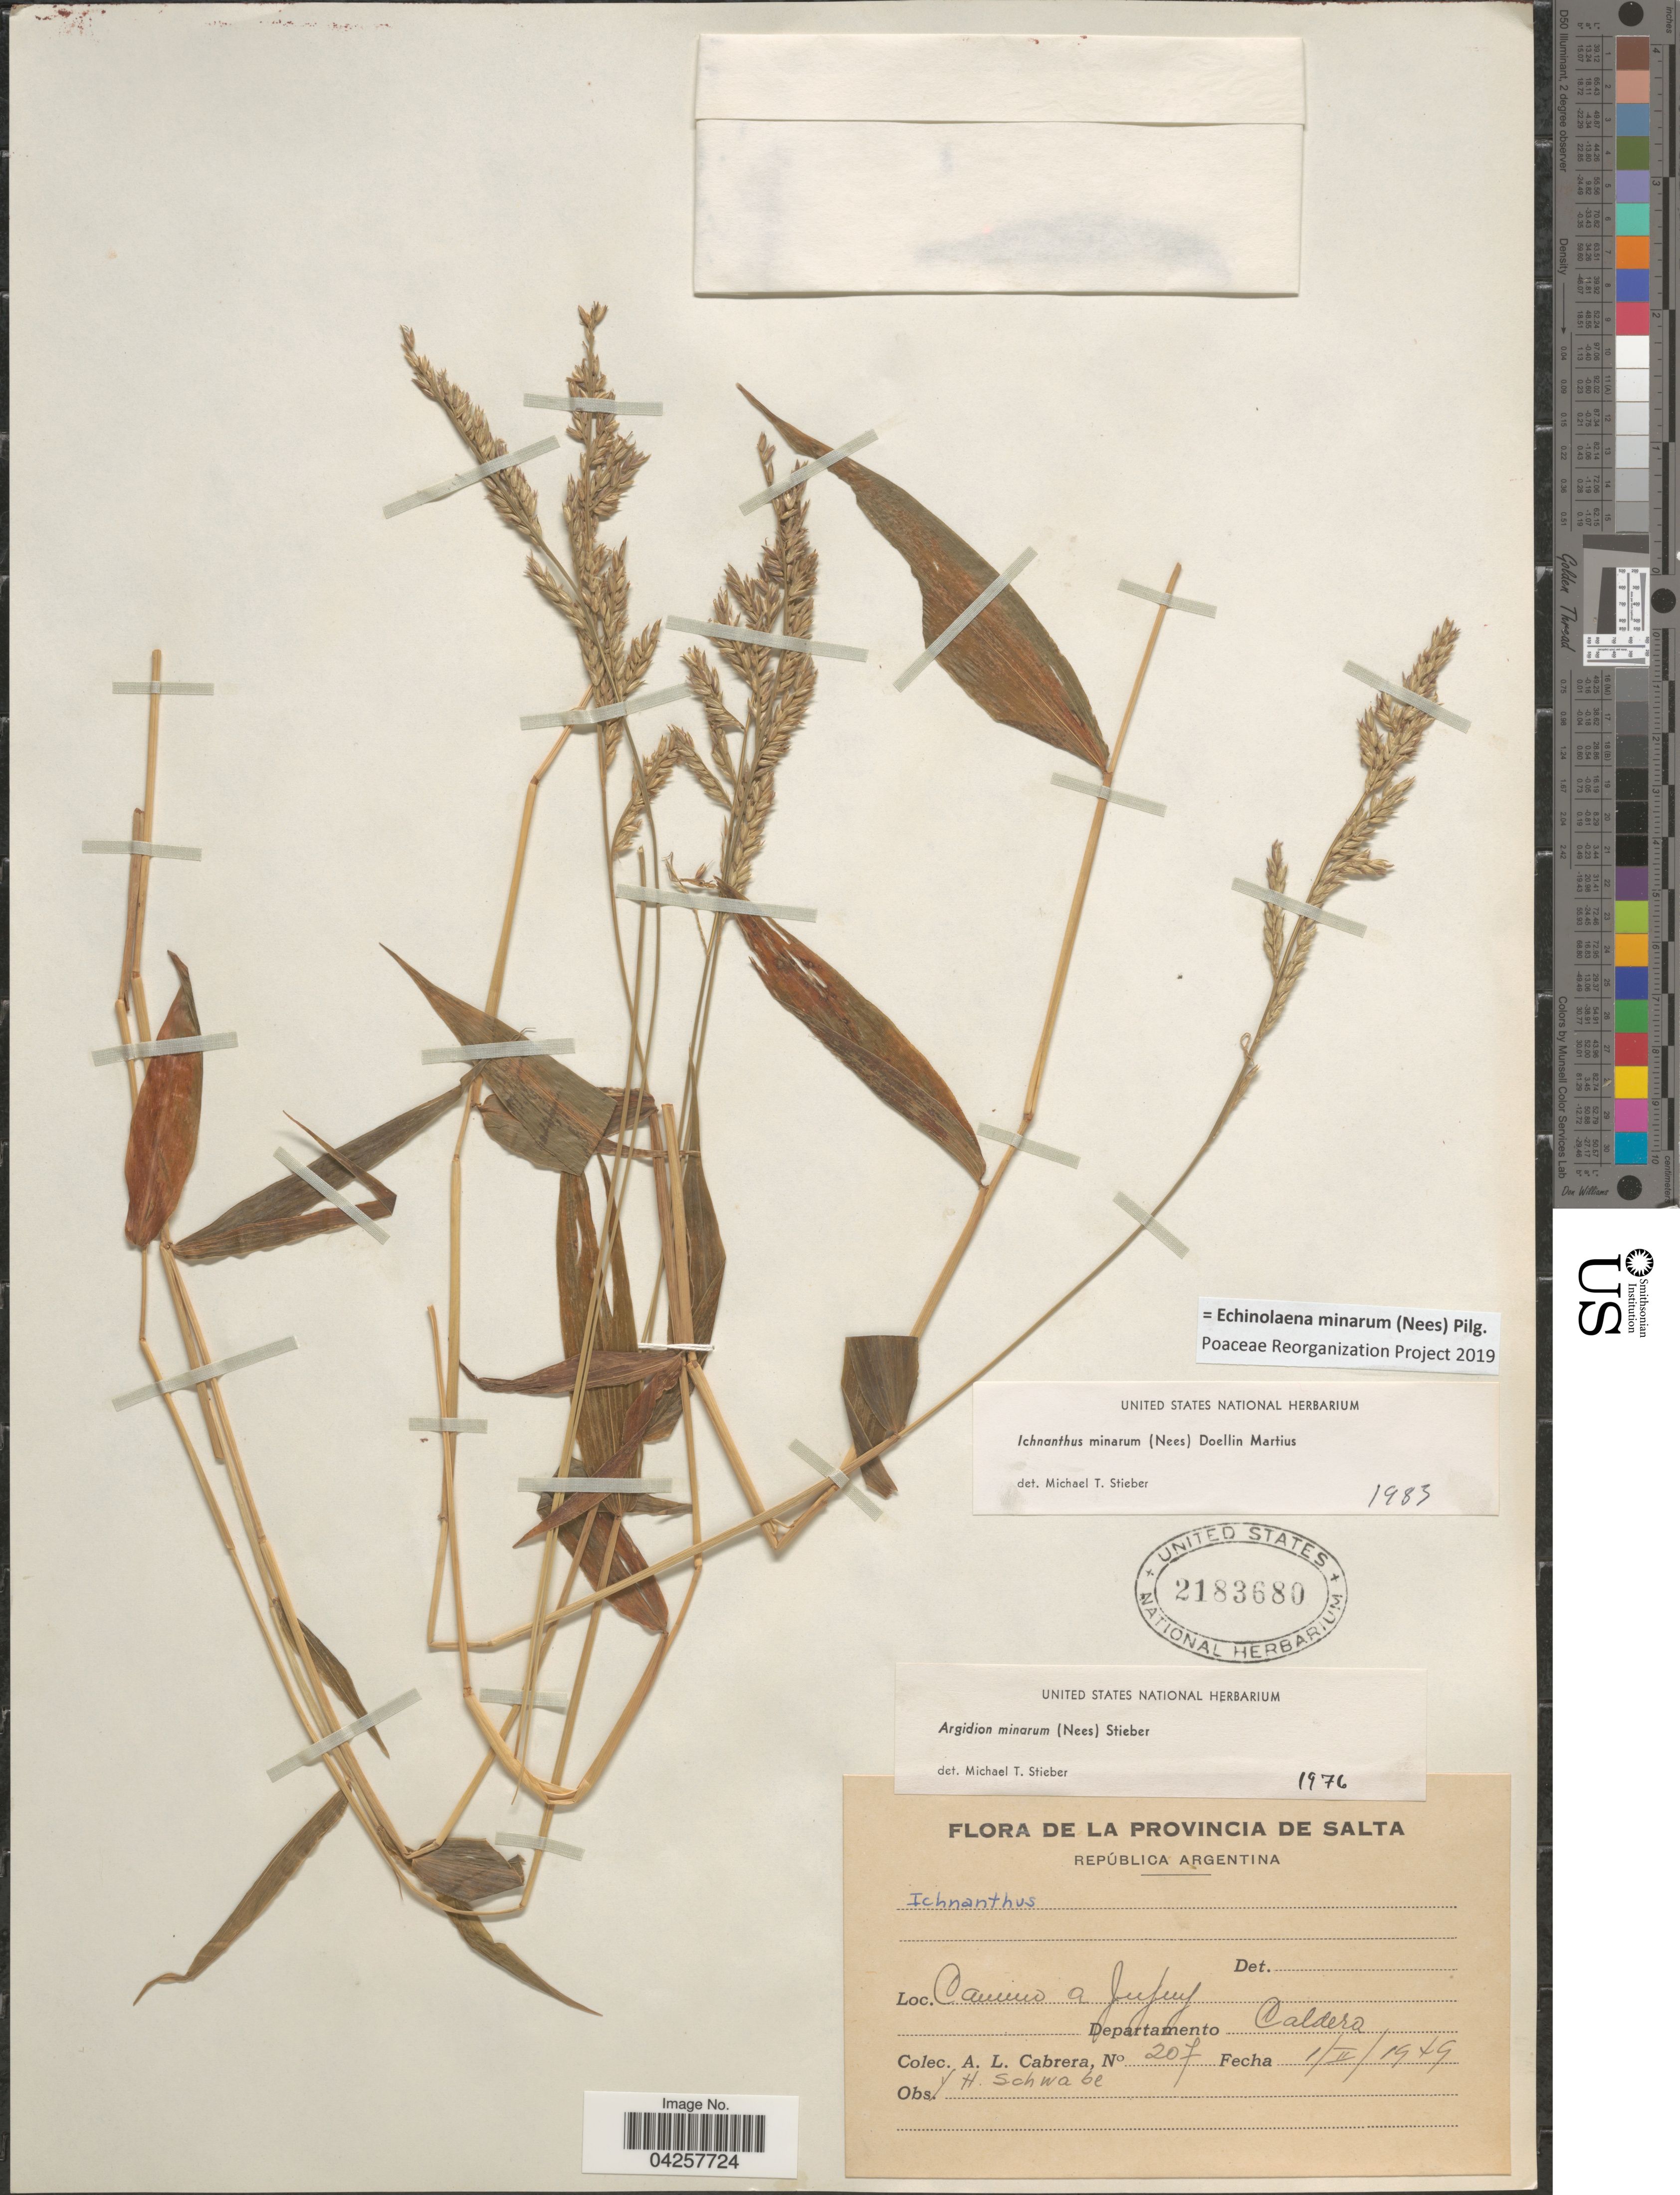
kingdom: Plantae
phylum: Tracheophyta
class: Liliopsida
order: Poales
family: Poaceae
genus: Echinolaena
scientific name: Echinolaena minarum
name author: (Nees) Pilg.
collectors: A. L. Cabrera & H. Schwabe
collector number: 207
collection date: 1949-02-01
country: Argentina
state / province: Salta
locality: República Argentina. Camino a Jujuy. Departamento Caldera.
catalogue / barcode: US 2183680